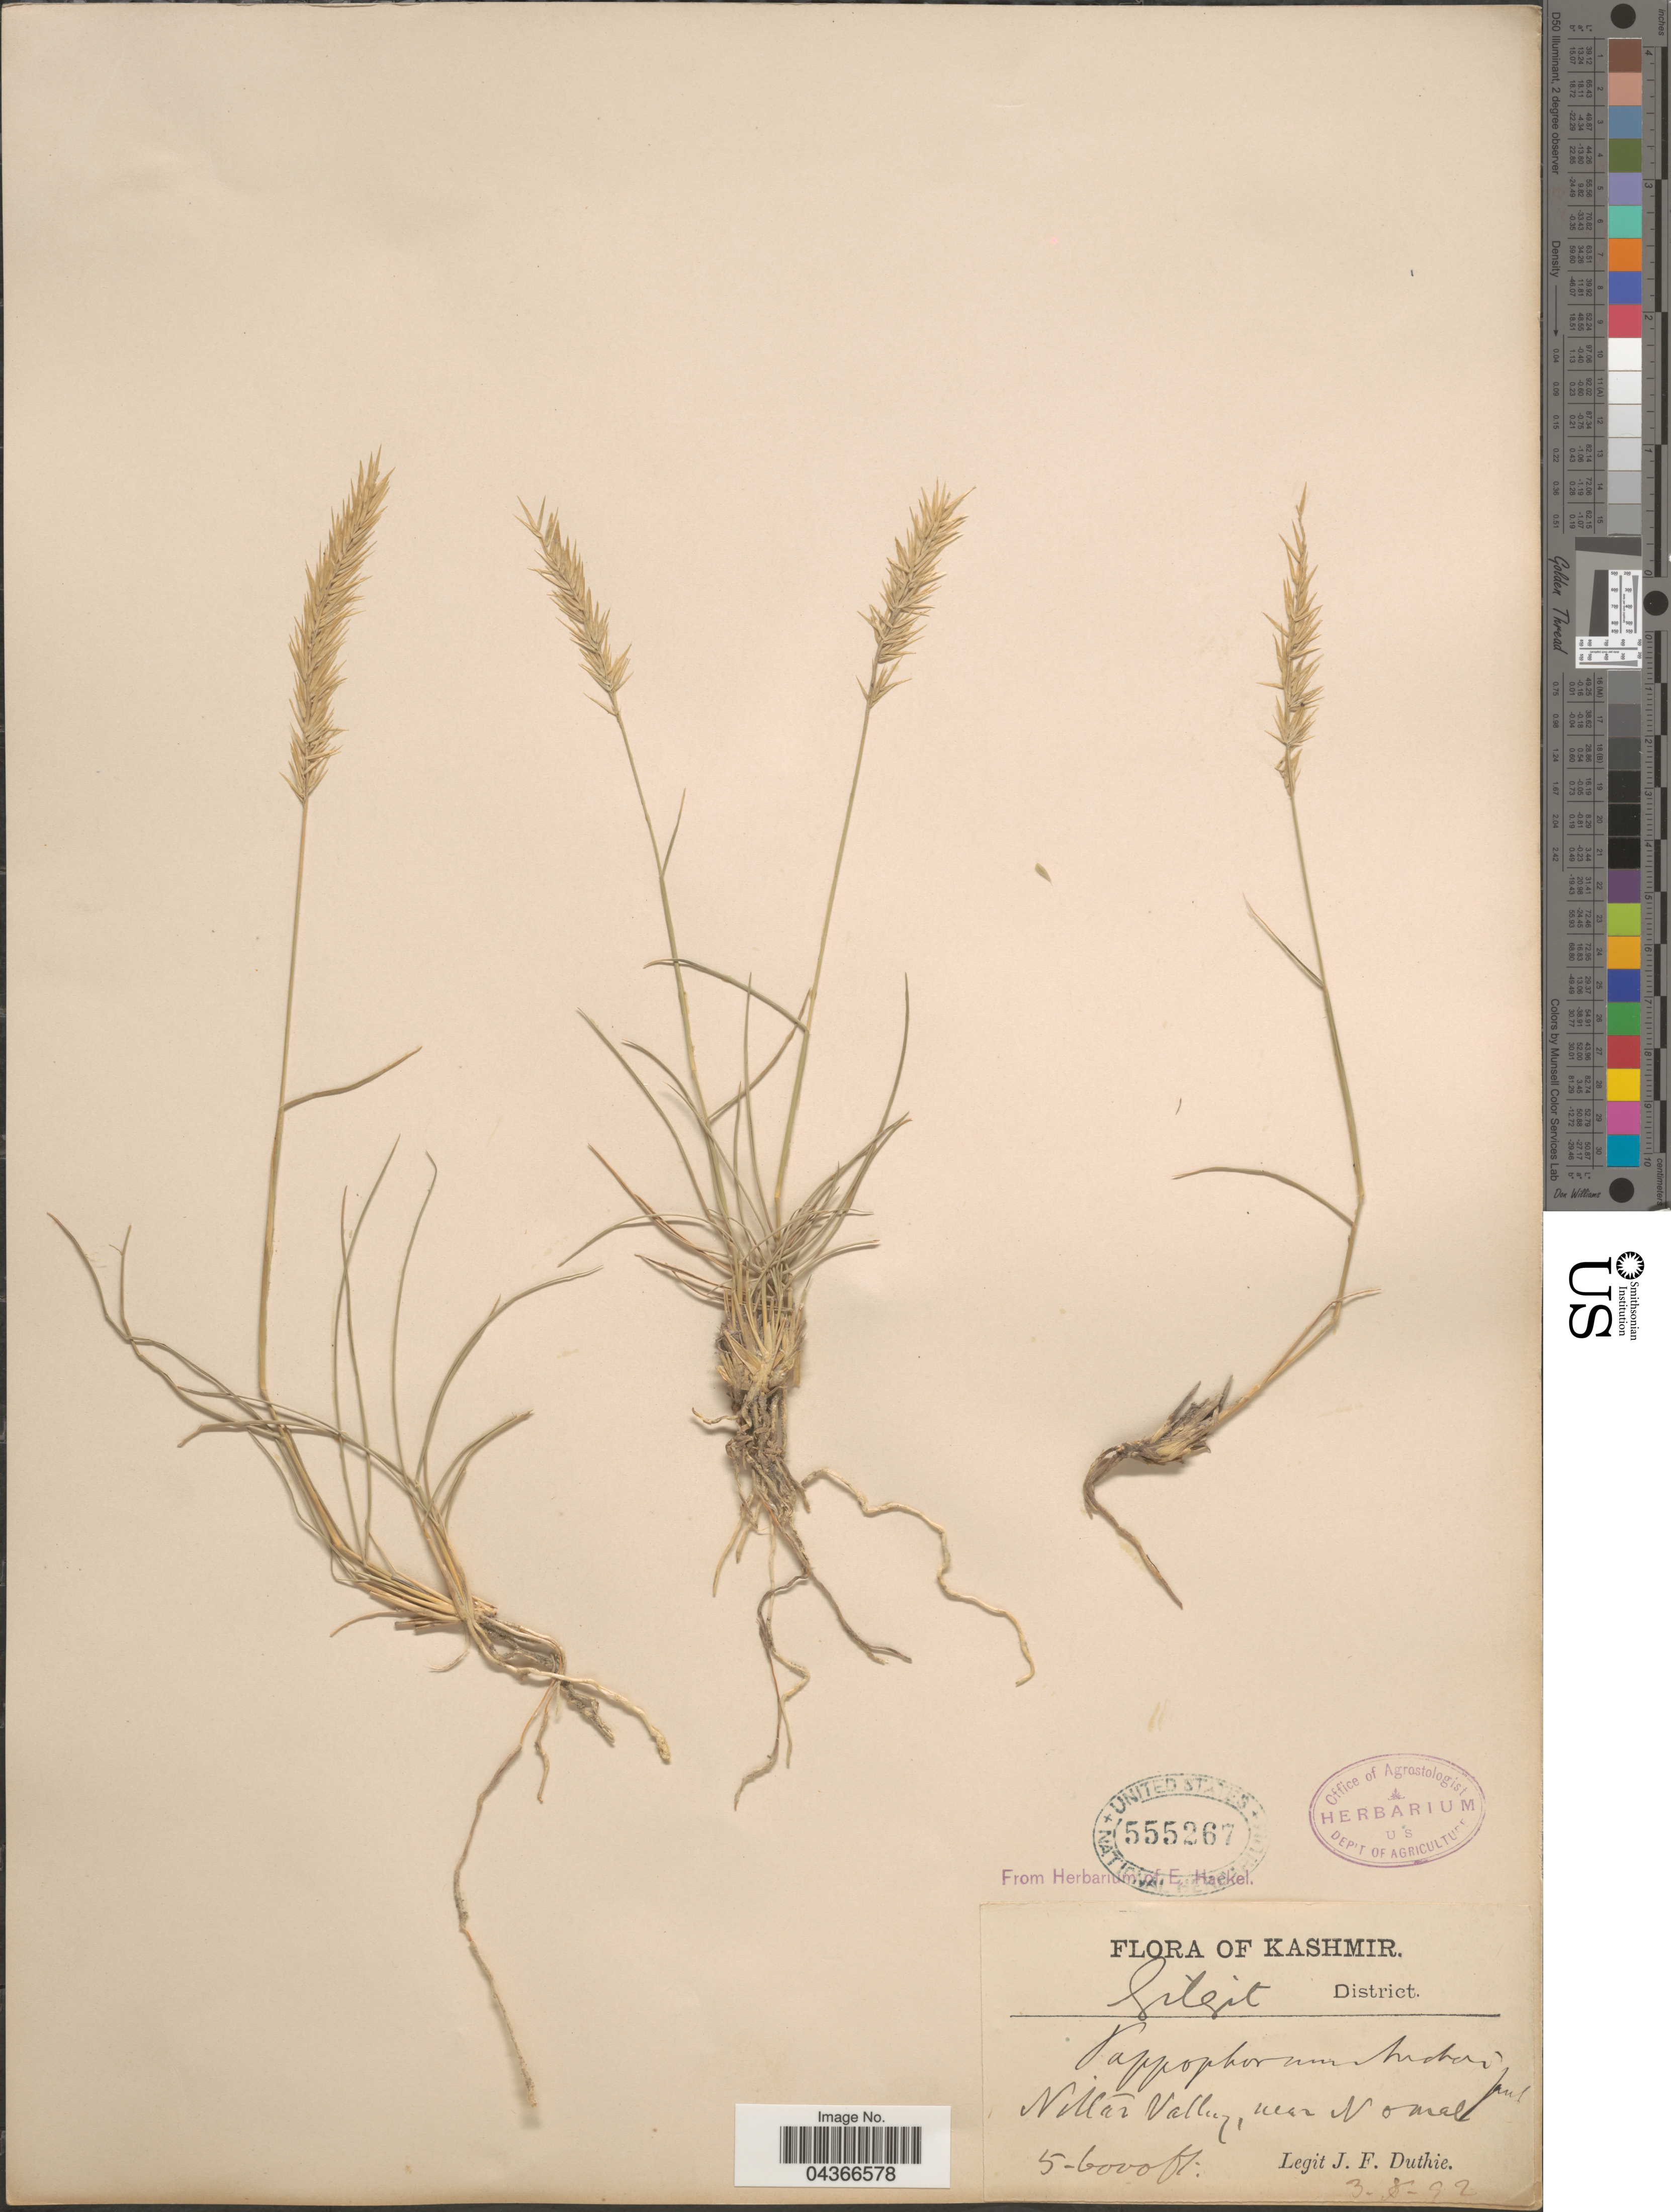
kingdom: Plantae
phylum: Tracheophyta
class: Liliopsida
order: Poales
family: Poaceae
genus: Enneapogon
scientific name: Enneapogon persicus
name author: Boiss.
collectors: J. F. Duthie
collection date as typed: Transcribed d/m/y: 3/8/92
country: Pakistan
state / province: Gilgit-Baltistan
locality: Kashmir. Gilgit District. Nillar Valley, near Nomal.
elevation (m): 1524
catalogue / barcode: US 555267